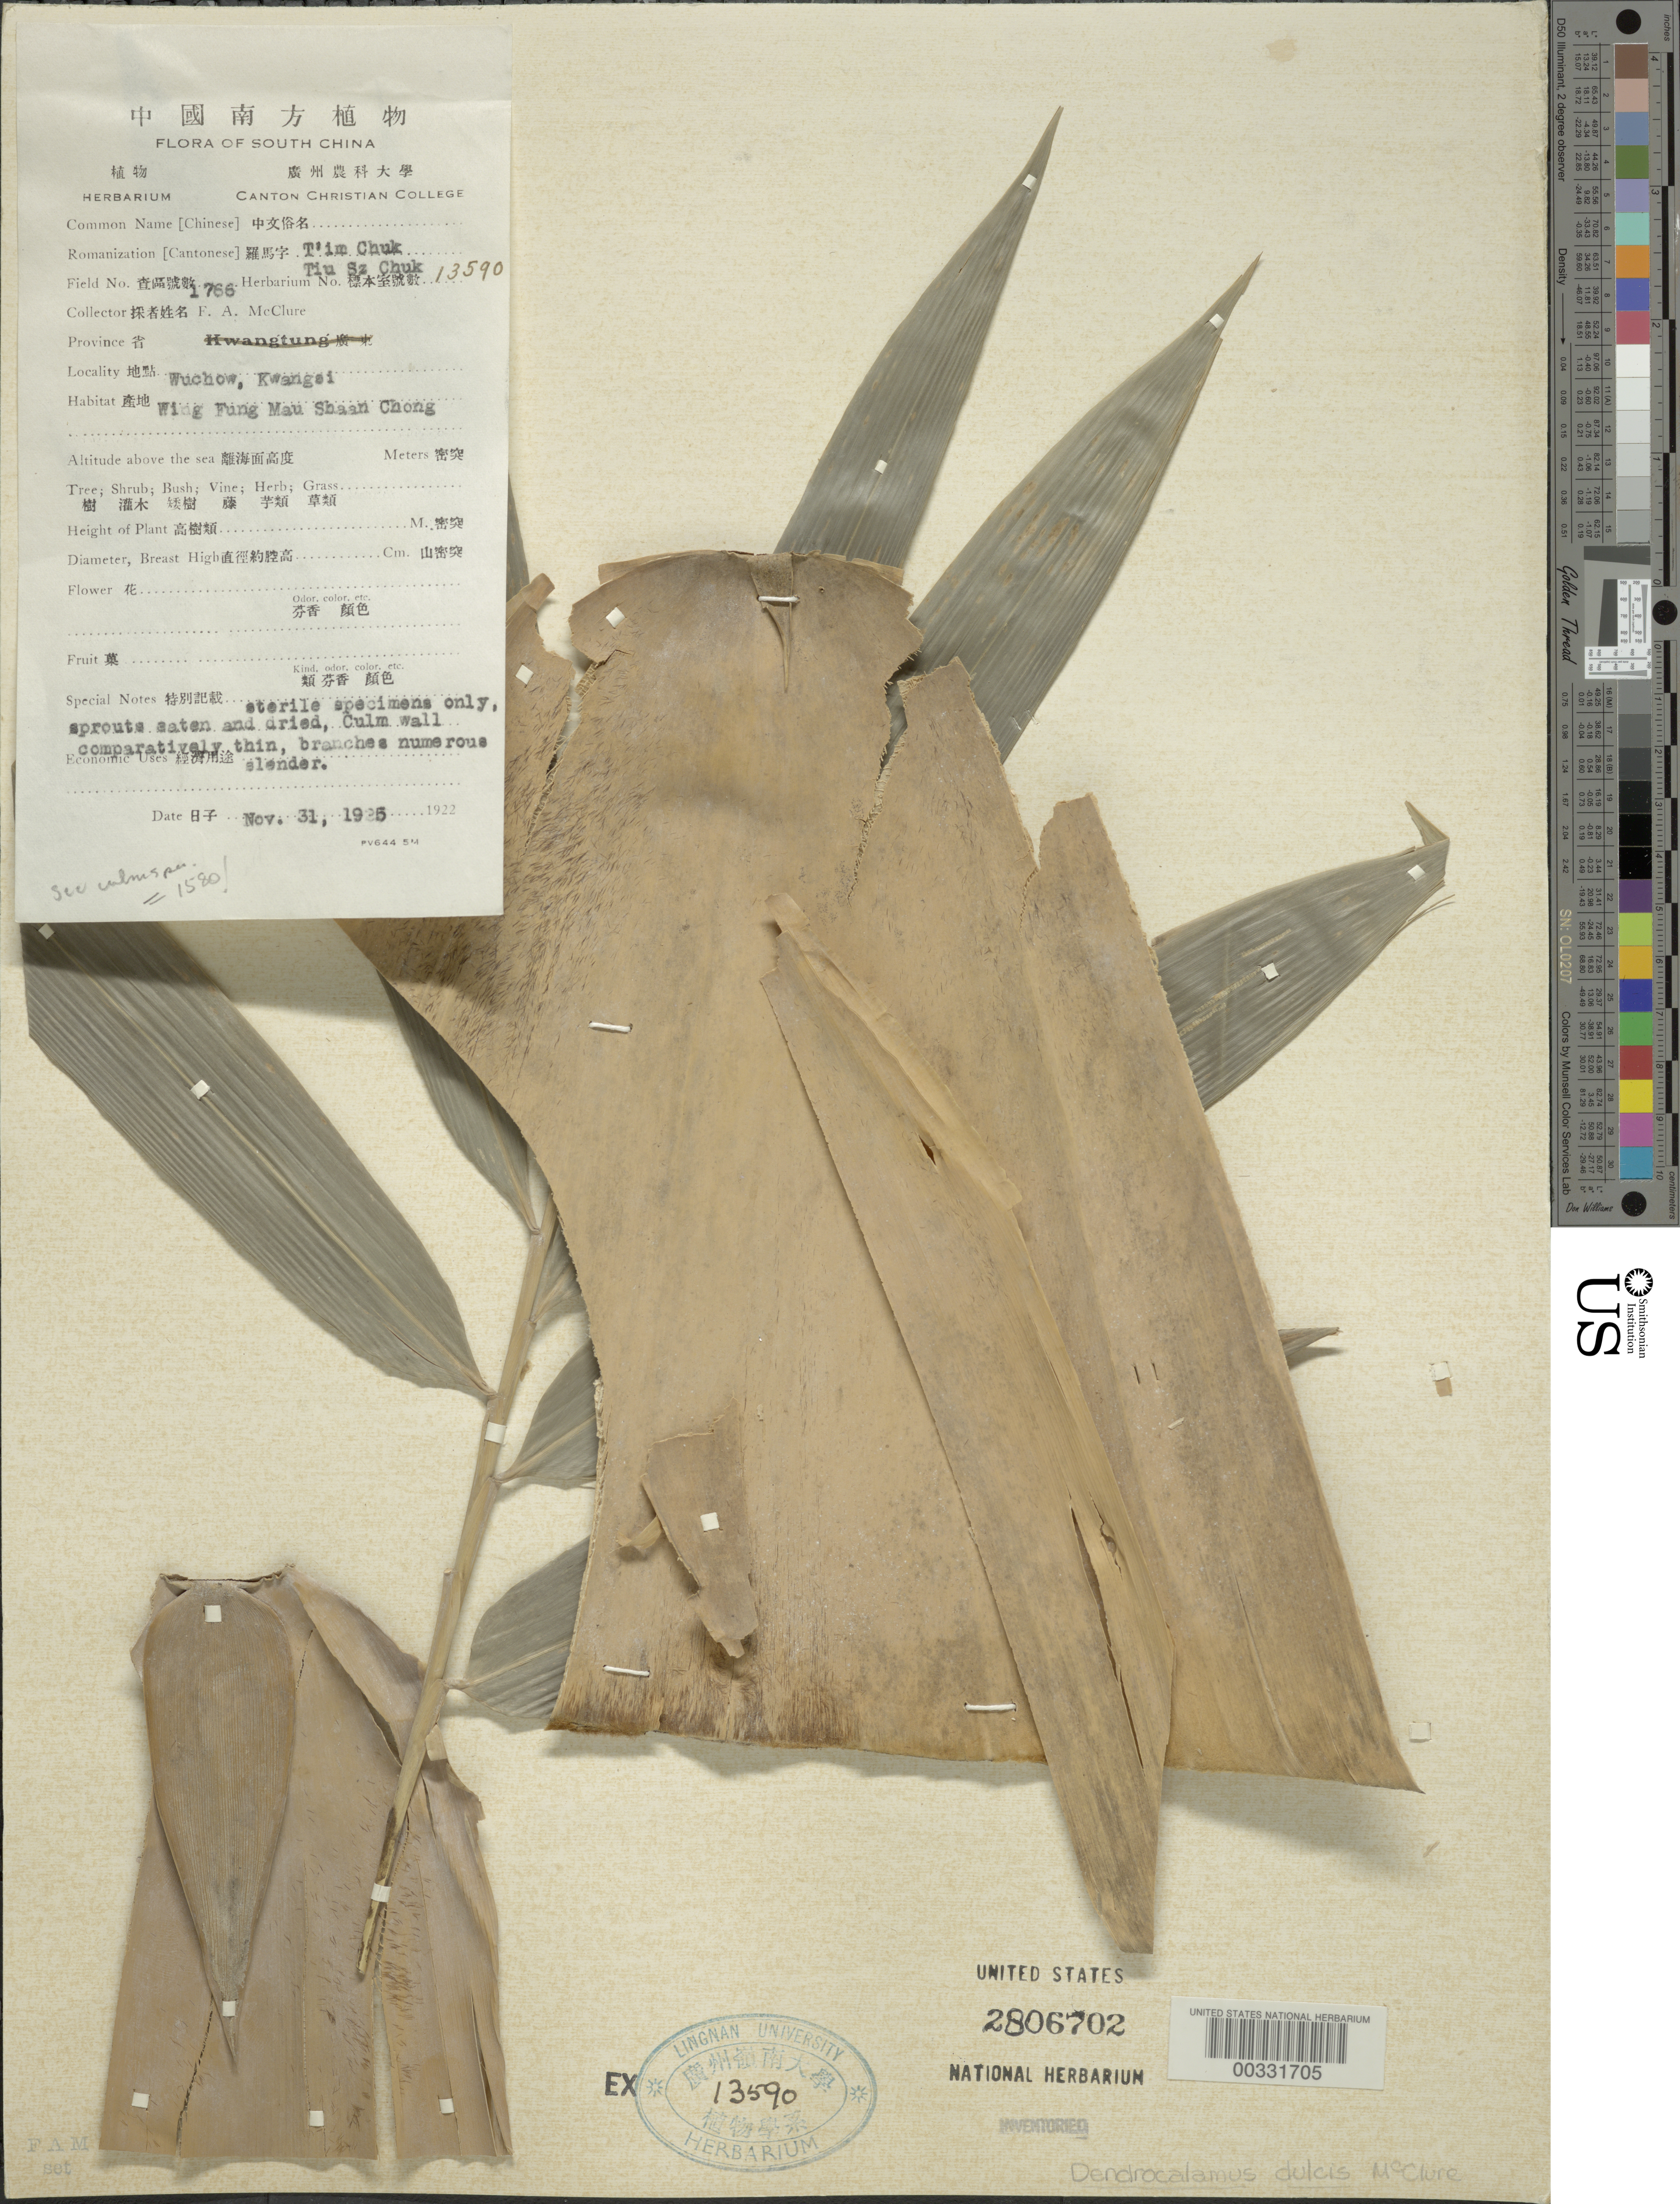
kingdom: Plantae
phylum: Tracheophyta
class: Liliopsida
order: Poales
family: Poaceae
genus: Dendrocalamus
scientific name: Dendrocalamus dulcis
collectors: F. A. McClure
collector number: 1766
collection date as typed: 30 Nov 1925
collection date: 1925-11-30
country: China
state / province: Jiangxi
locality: Wuchow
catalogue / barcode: US 2806702